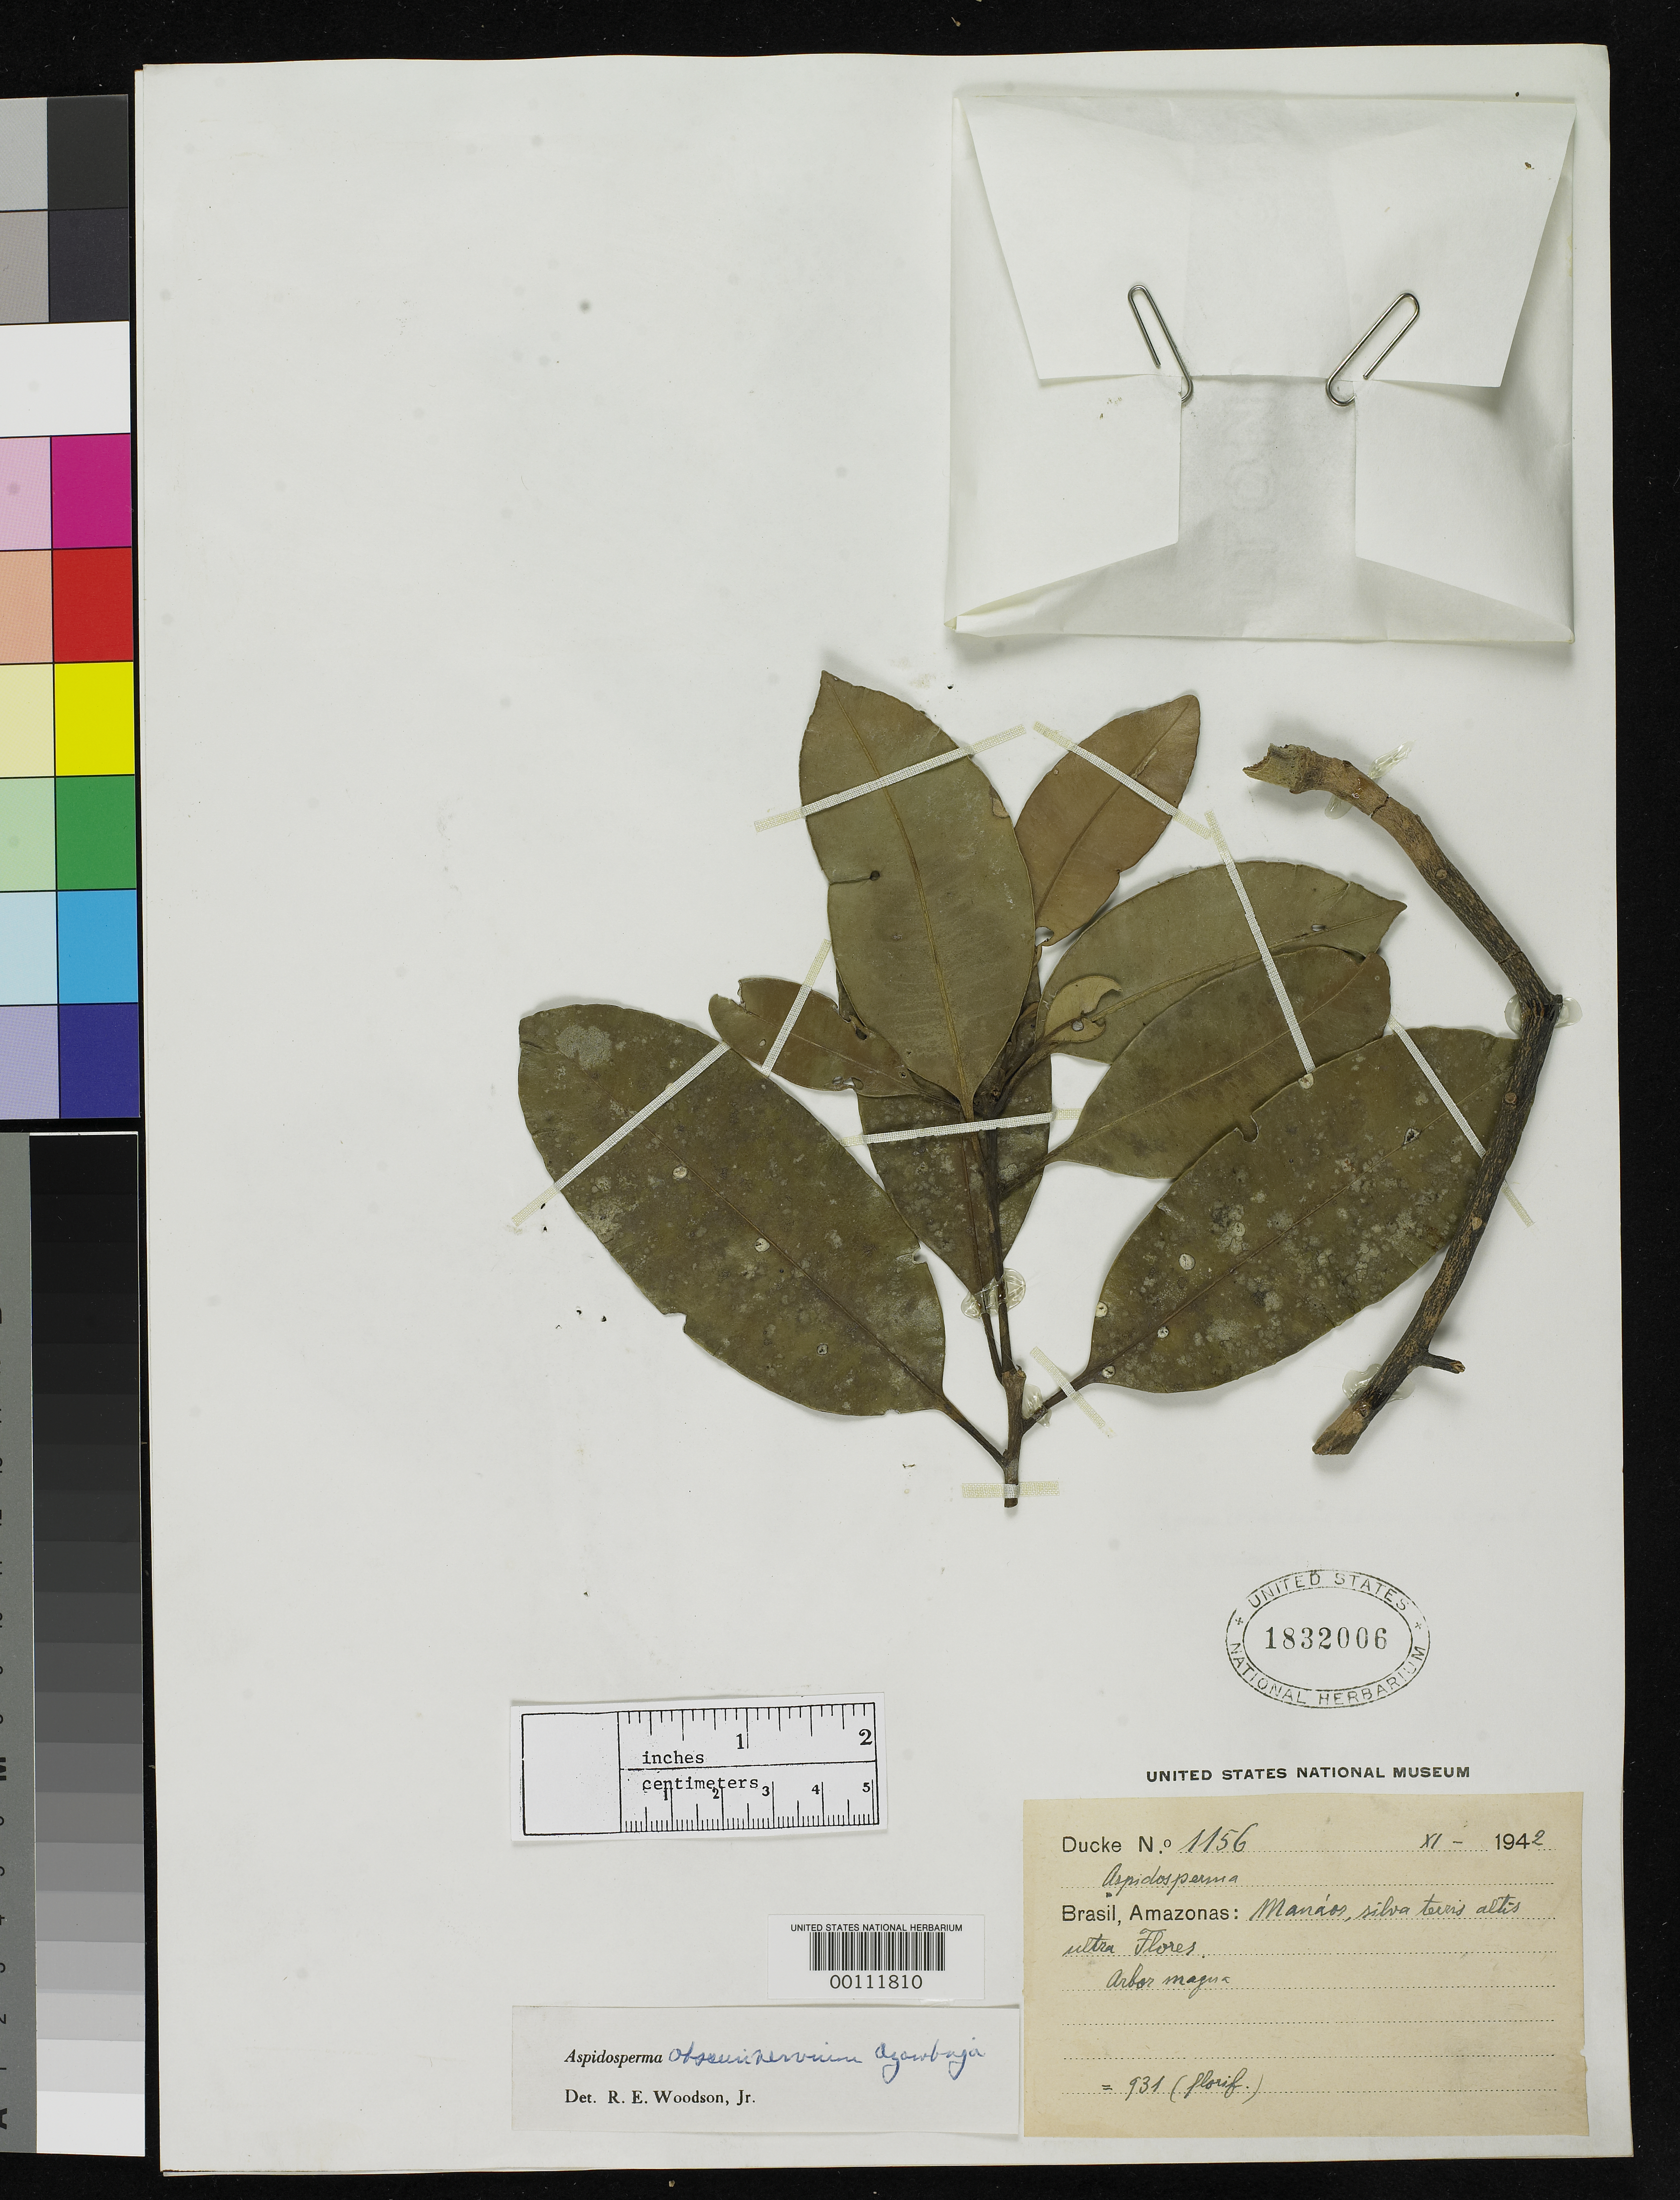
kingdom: Plantae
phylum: Tracheophyta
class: Magnoliopsida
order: Gentianales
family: Apocynaceae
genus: Aspidosperma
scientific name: Aspidosperma obscurinervium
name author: Azambuja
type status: Syntype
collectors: A. Ducke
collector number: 931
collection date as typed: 16 May 1942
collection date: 1942-05-16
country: Brazil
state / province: Amazonas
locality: Manaos.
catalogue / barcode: US 1832006